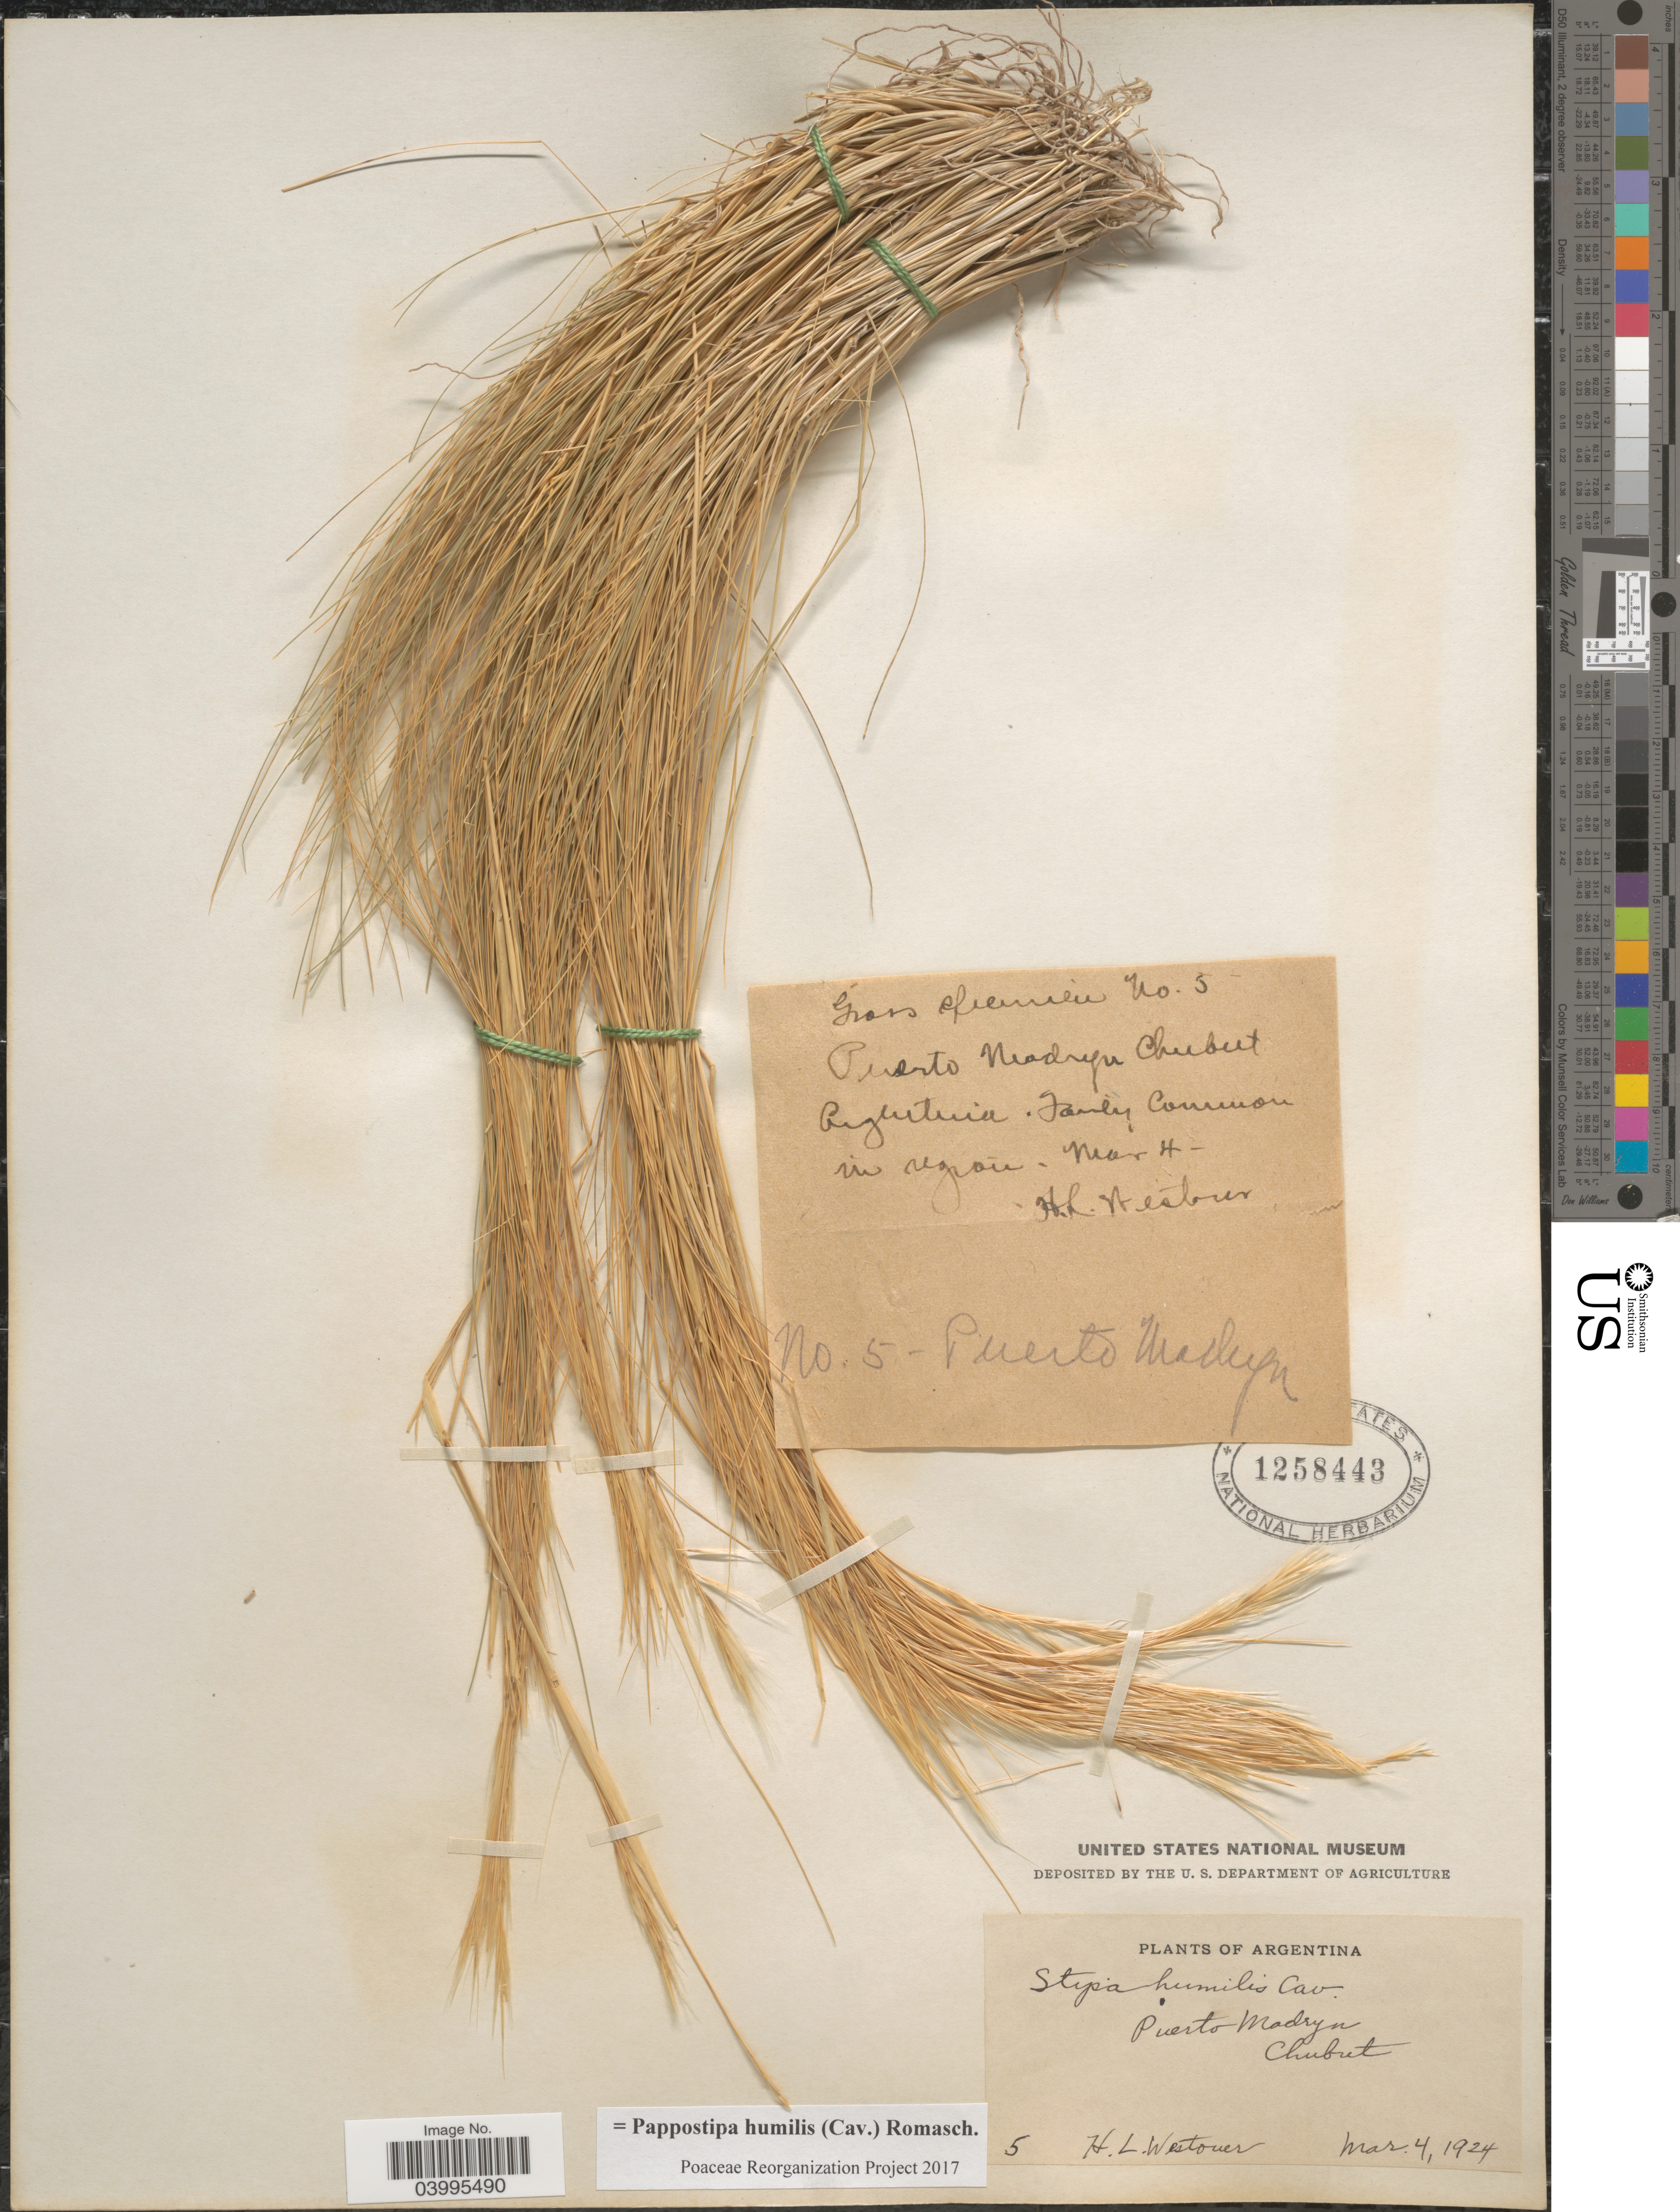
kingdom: Plantae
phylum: Tracheophyta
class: Liliopsida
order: Poales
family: Poaceae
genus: Pappostipa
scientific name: Pappostipa humilis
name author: (Cav.) Romasch.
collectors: H. Westover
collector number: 5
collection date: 1924-03-04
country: Argentina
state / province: Chubut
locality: Puerto Madryn.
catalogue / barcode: US 1258443